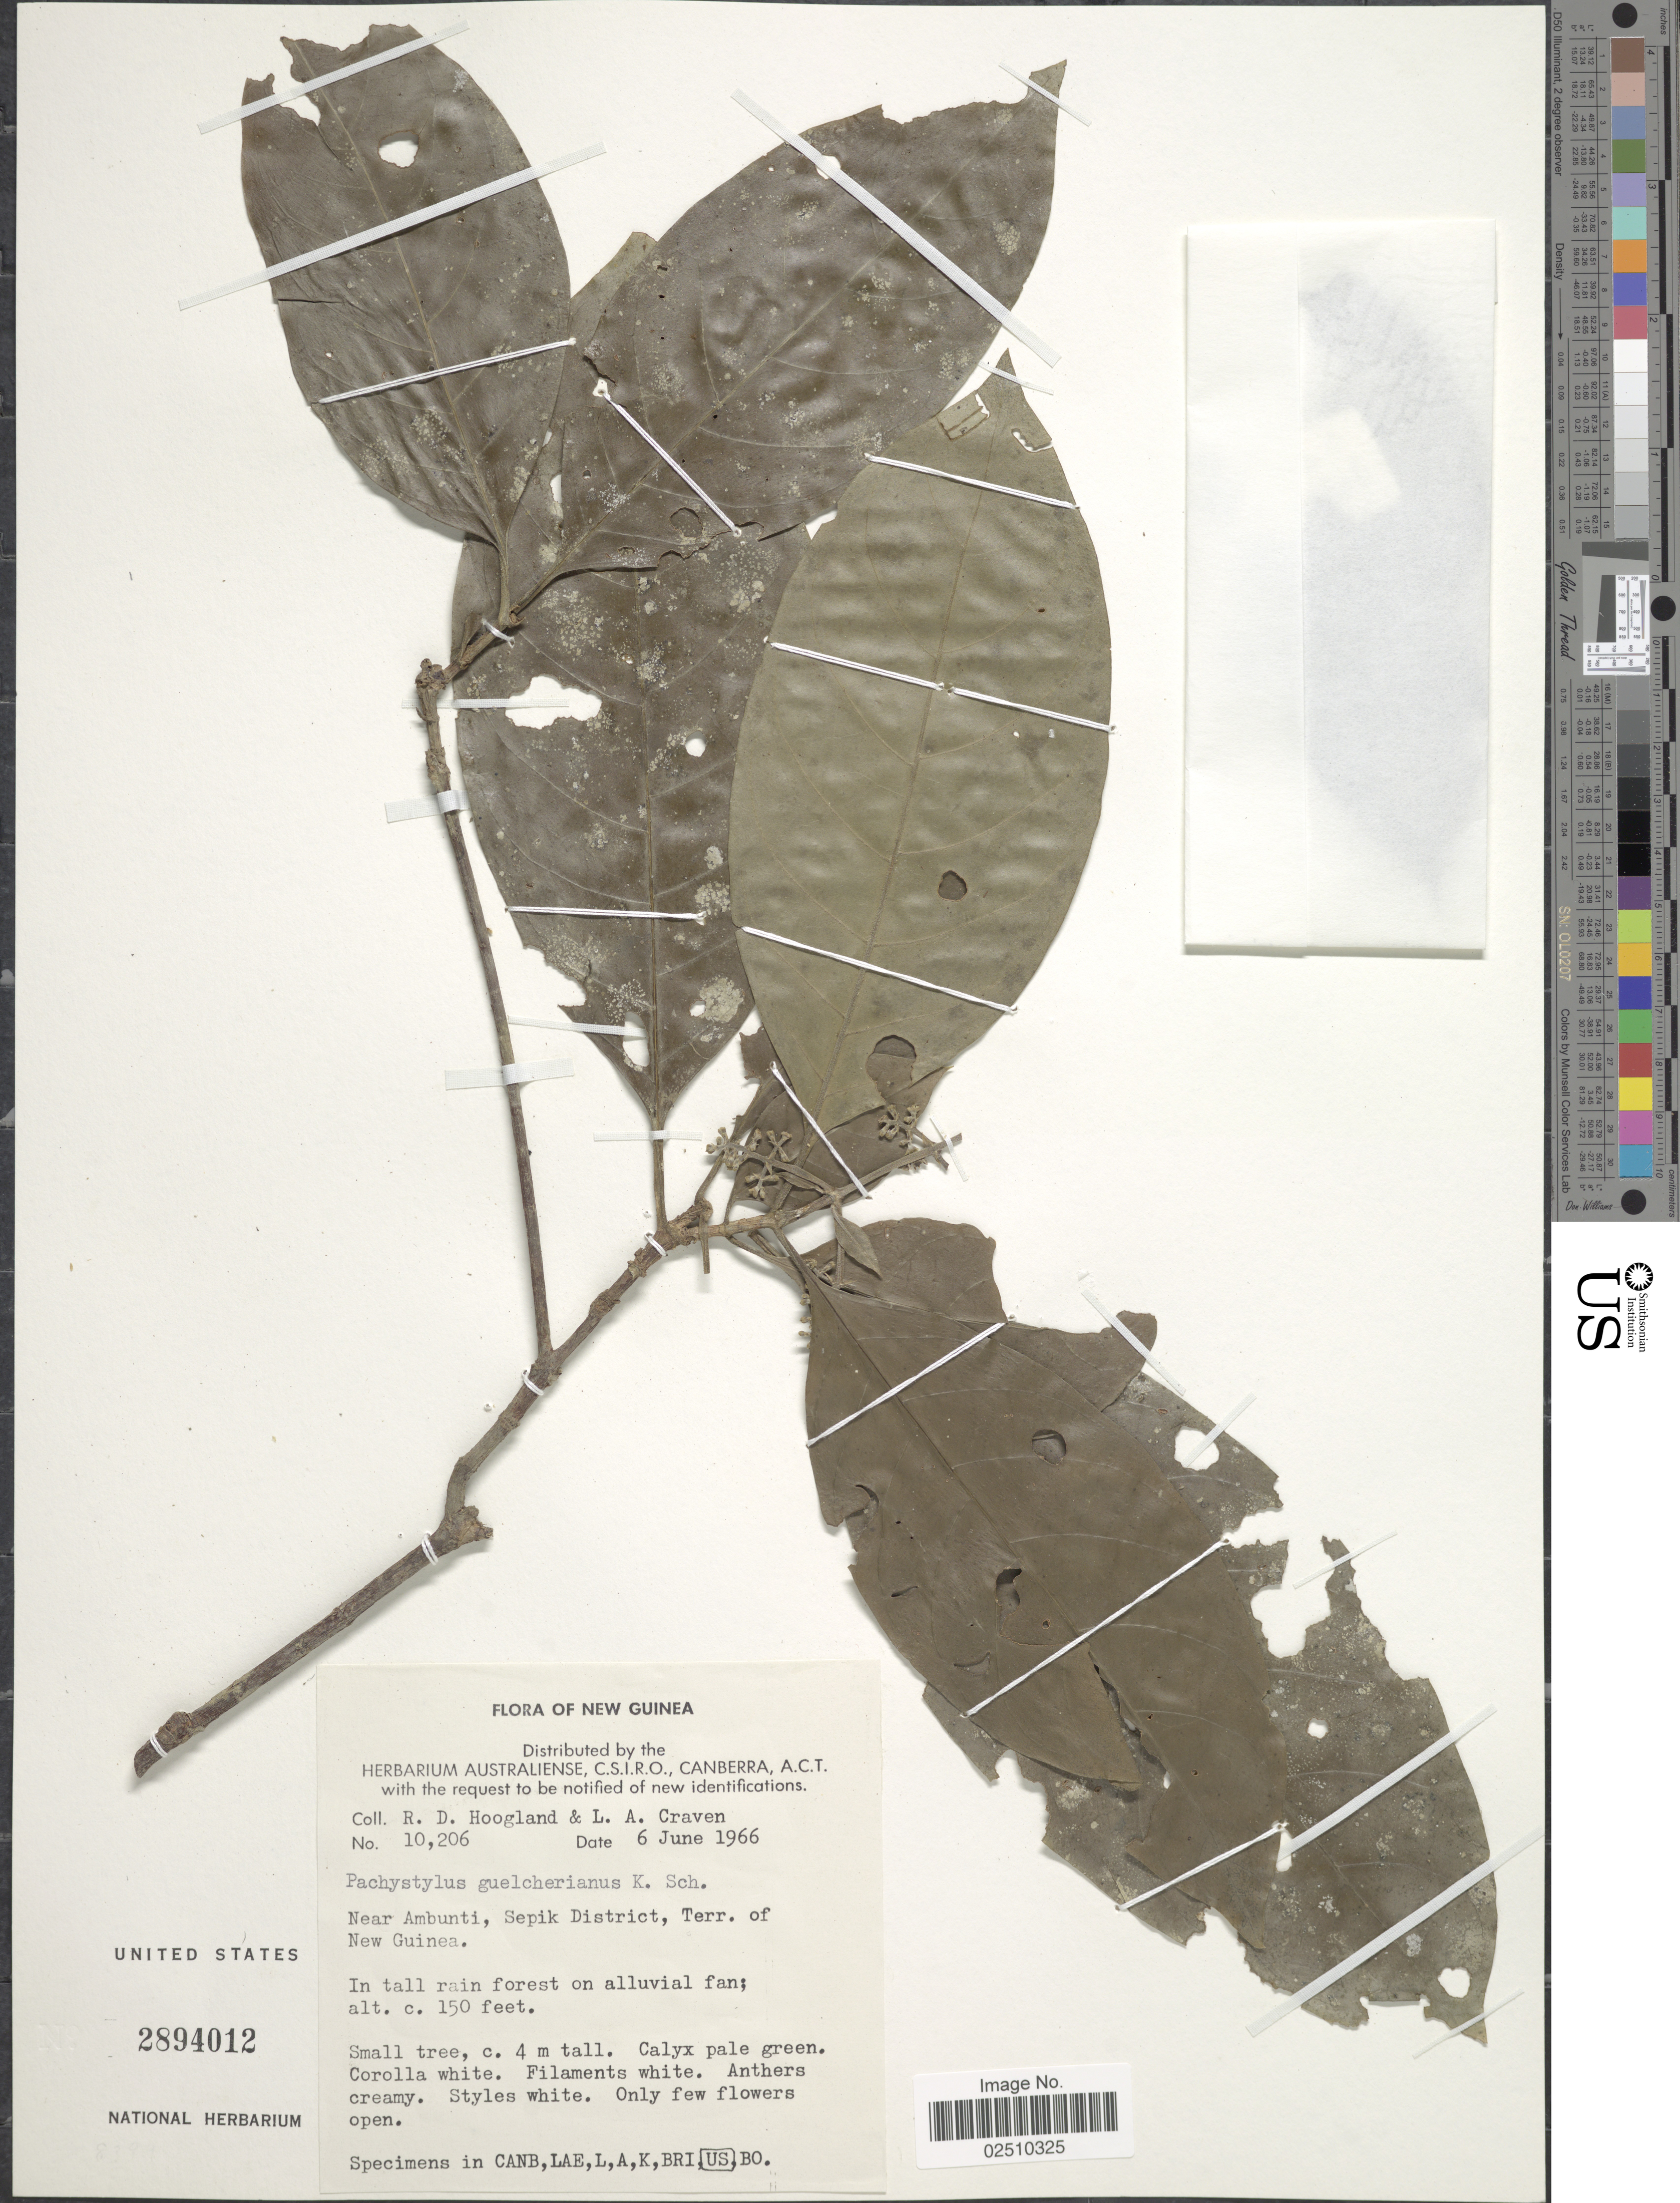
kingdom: Plantae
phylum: Tracheophyta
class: Magnoliopsida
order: Gentianales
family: Rubiaceae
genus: Pachystylus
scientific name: Pachystylus guelcherianus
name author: K. Schum.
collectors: R. D. Hoogland & L. A. Craven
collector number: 10206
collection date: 1966-06-06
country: Papua New Guinea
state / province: East Sepik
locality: Near Ambunti, Sepik District, Terr. of New Guinea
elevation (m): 46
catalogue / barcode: US 2894012